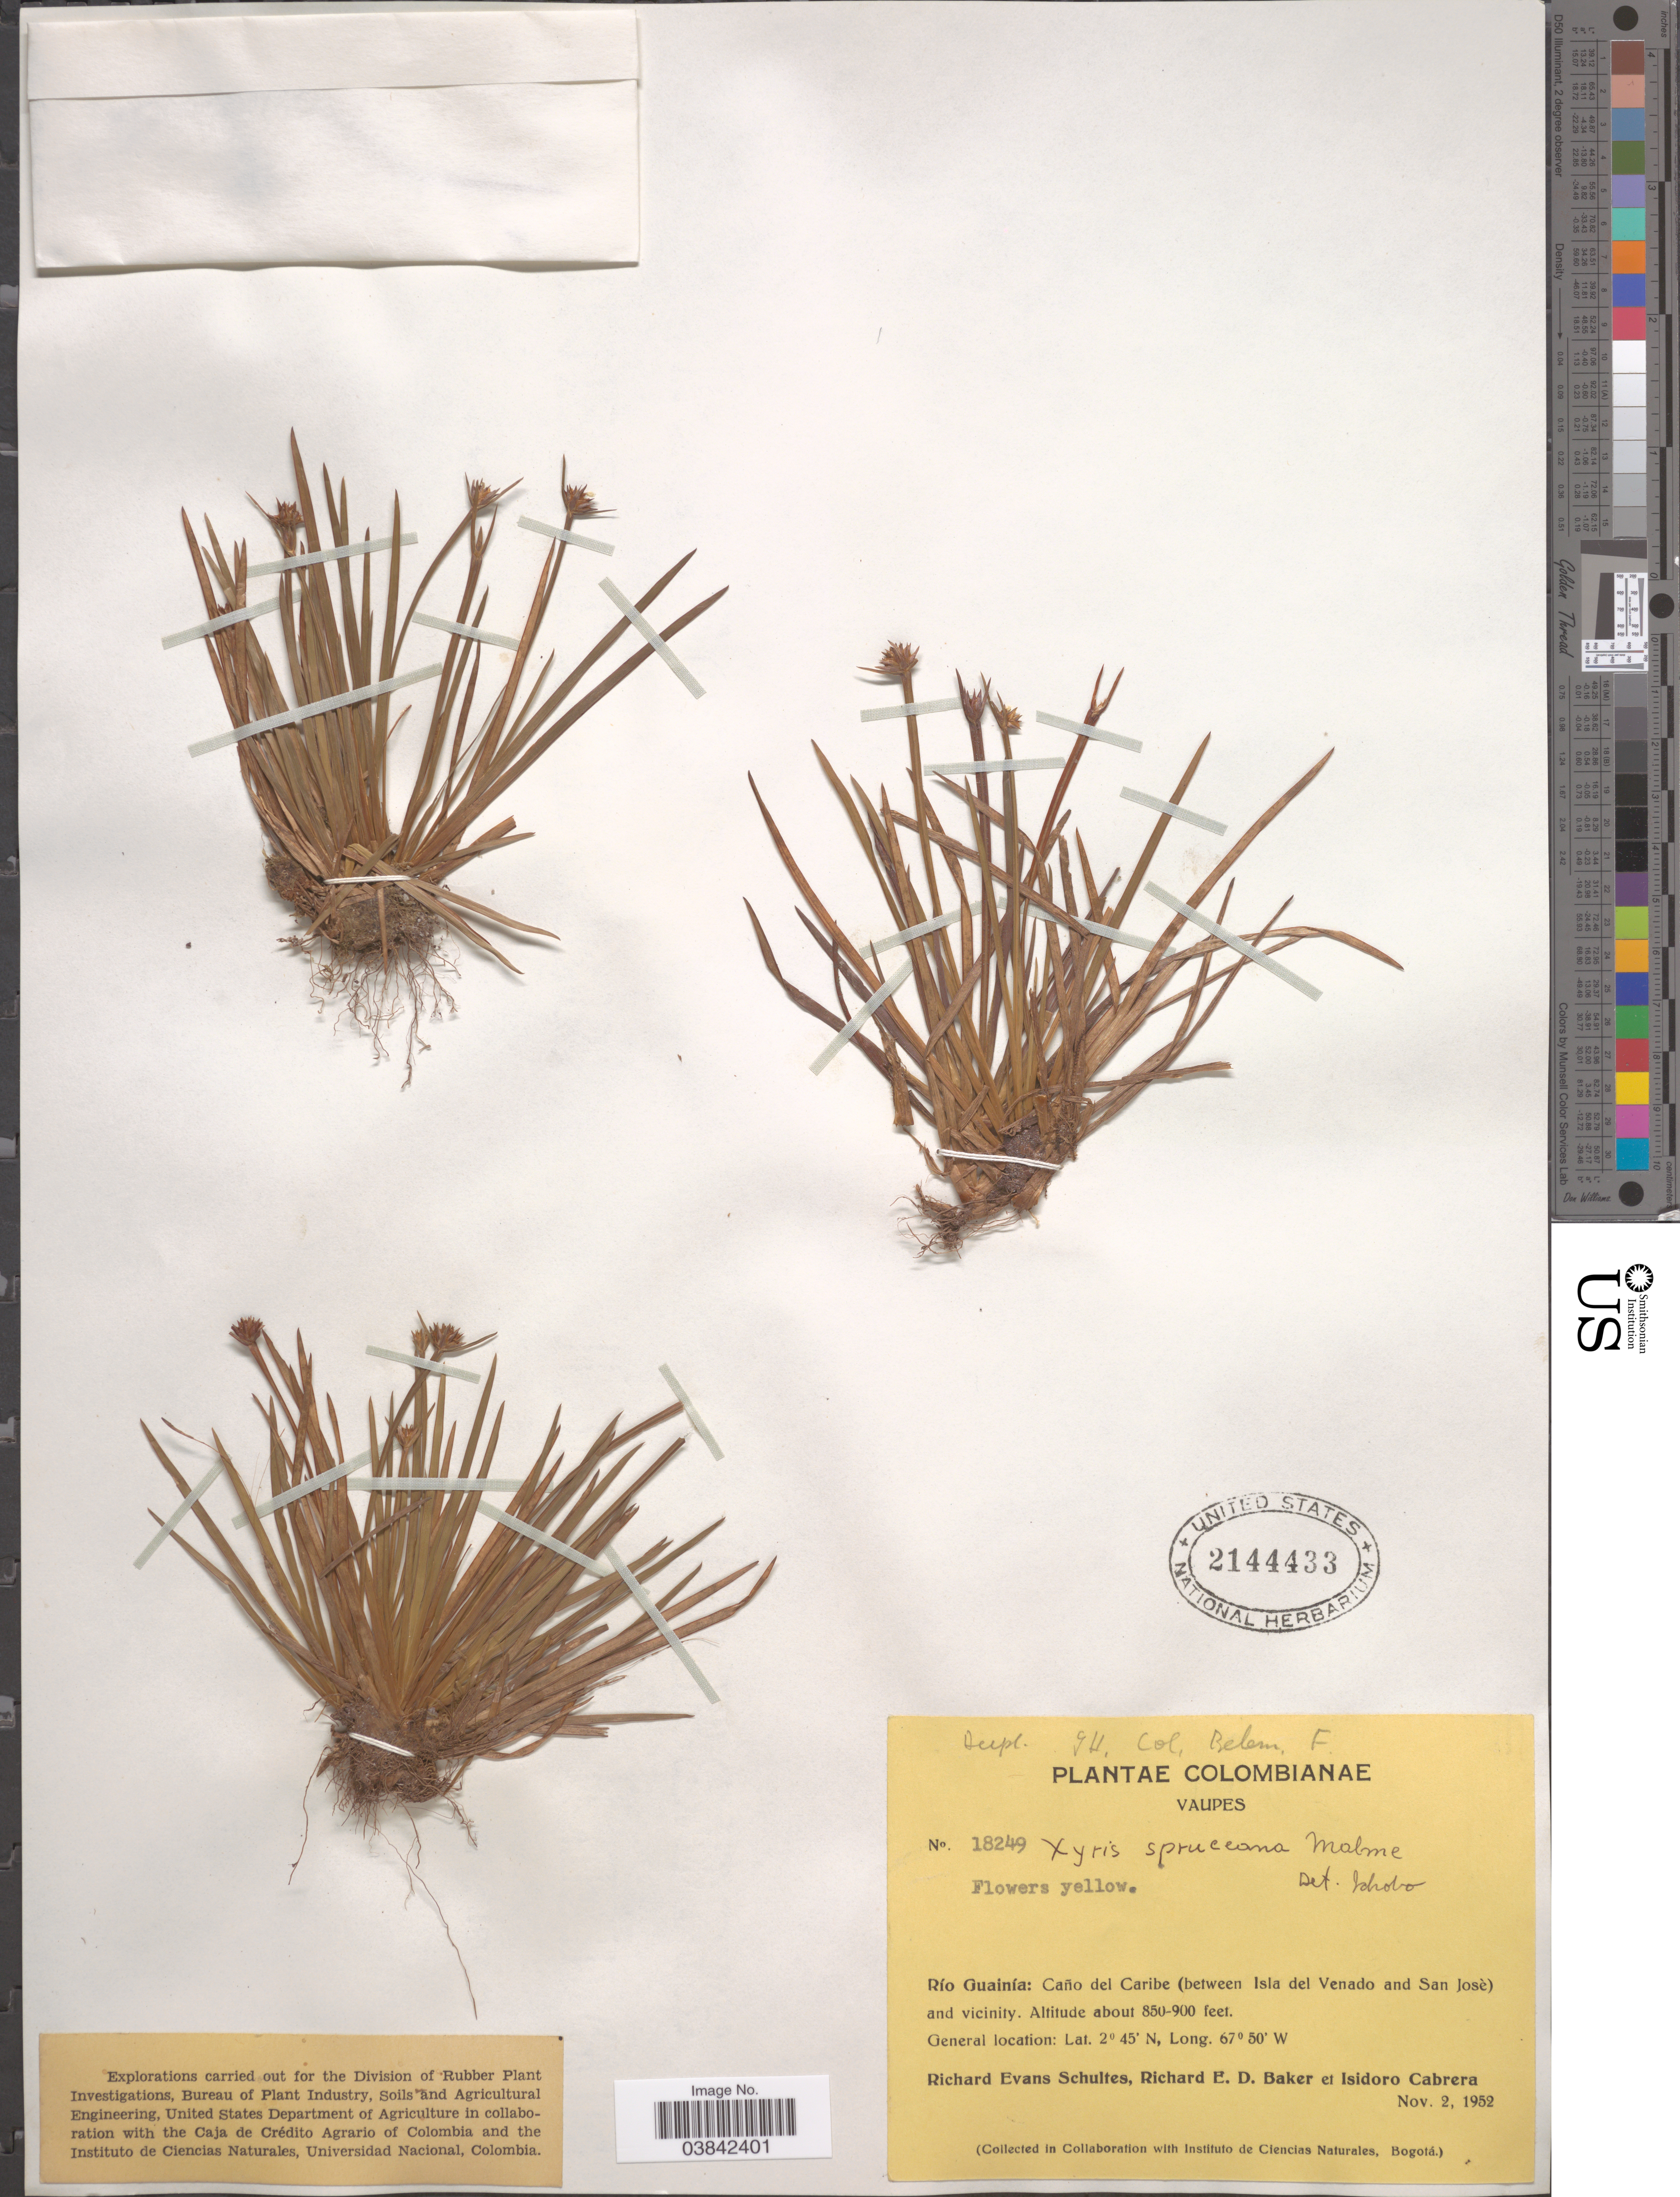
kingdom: Plantae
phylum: Tracheophyta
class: Liliopsida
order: Poales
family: Xyridaceae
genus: Xyris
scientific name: Xyris spruceana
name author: Malme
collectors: R. E. Schultes, R. E. D. Baker & I. Cabrera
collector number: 18249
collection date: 1952-11-02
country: Colombia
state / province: Vaupés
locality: Río Guainía: Caño del Caribe (between Isla del Venado and San José) and vicinity.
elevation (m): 259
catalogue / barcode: US 2144433